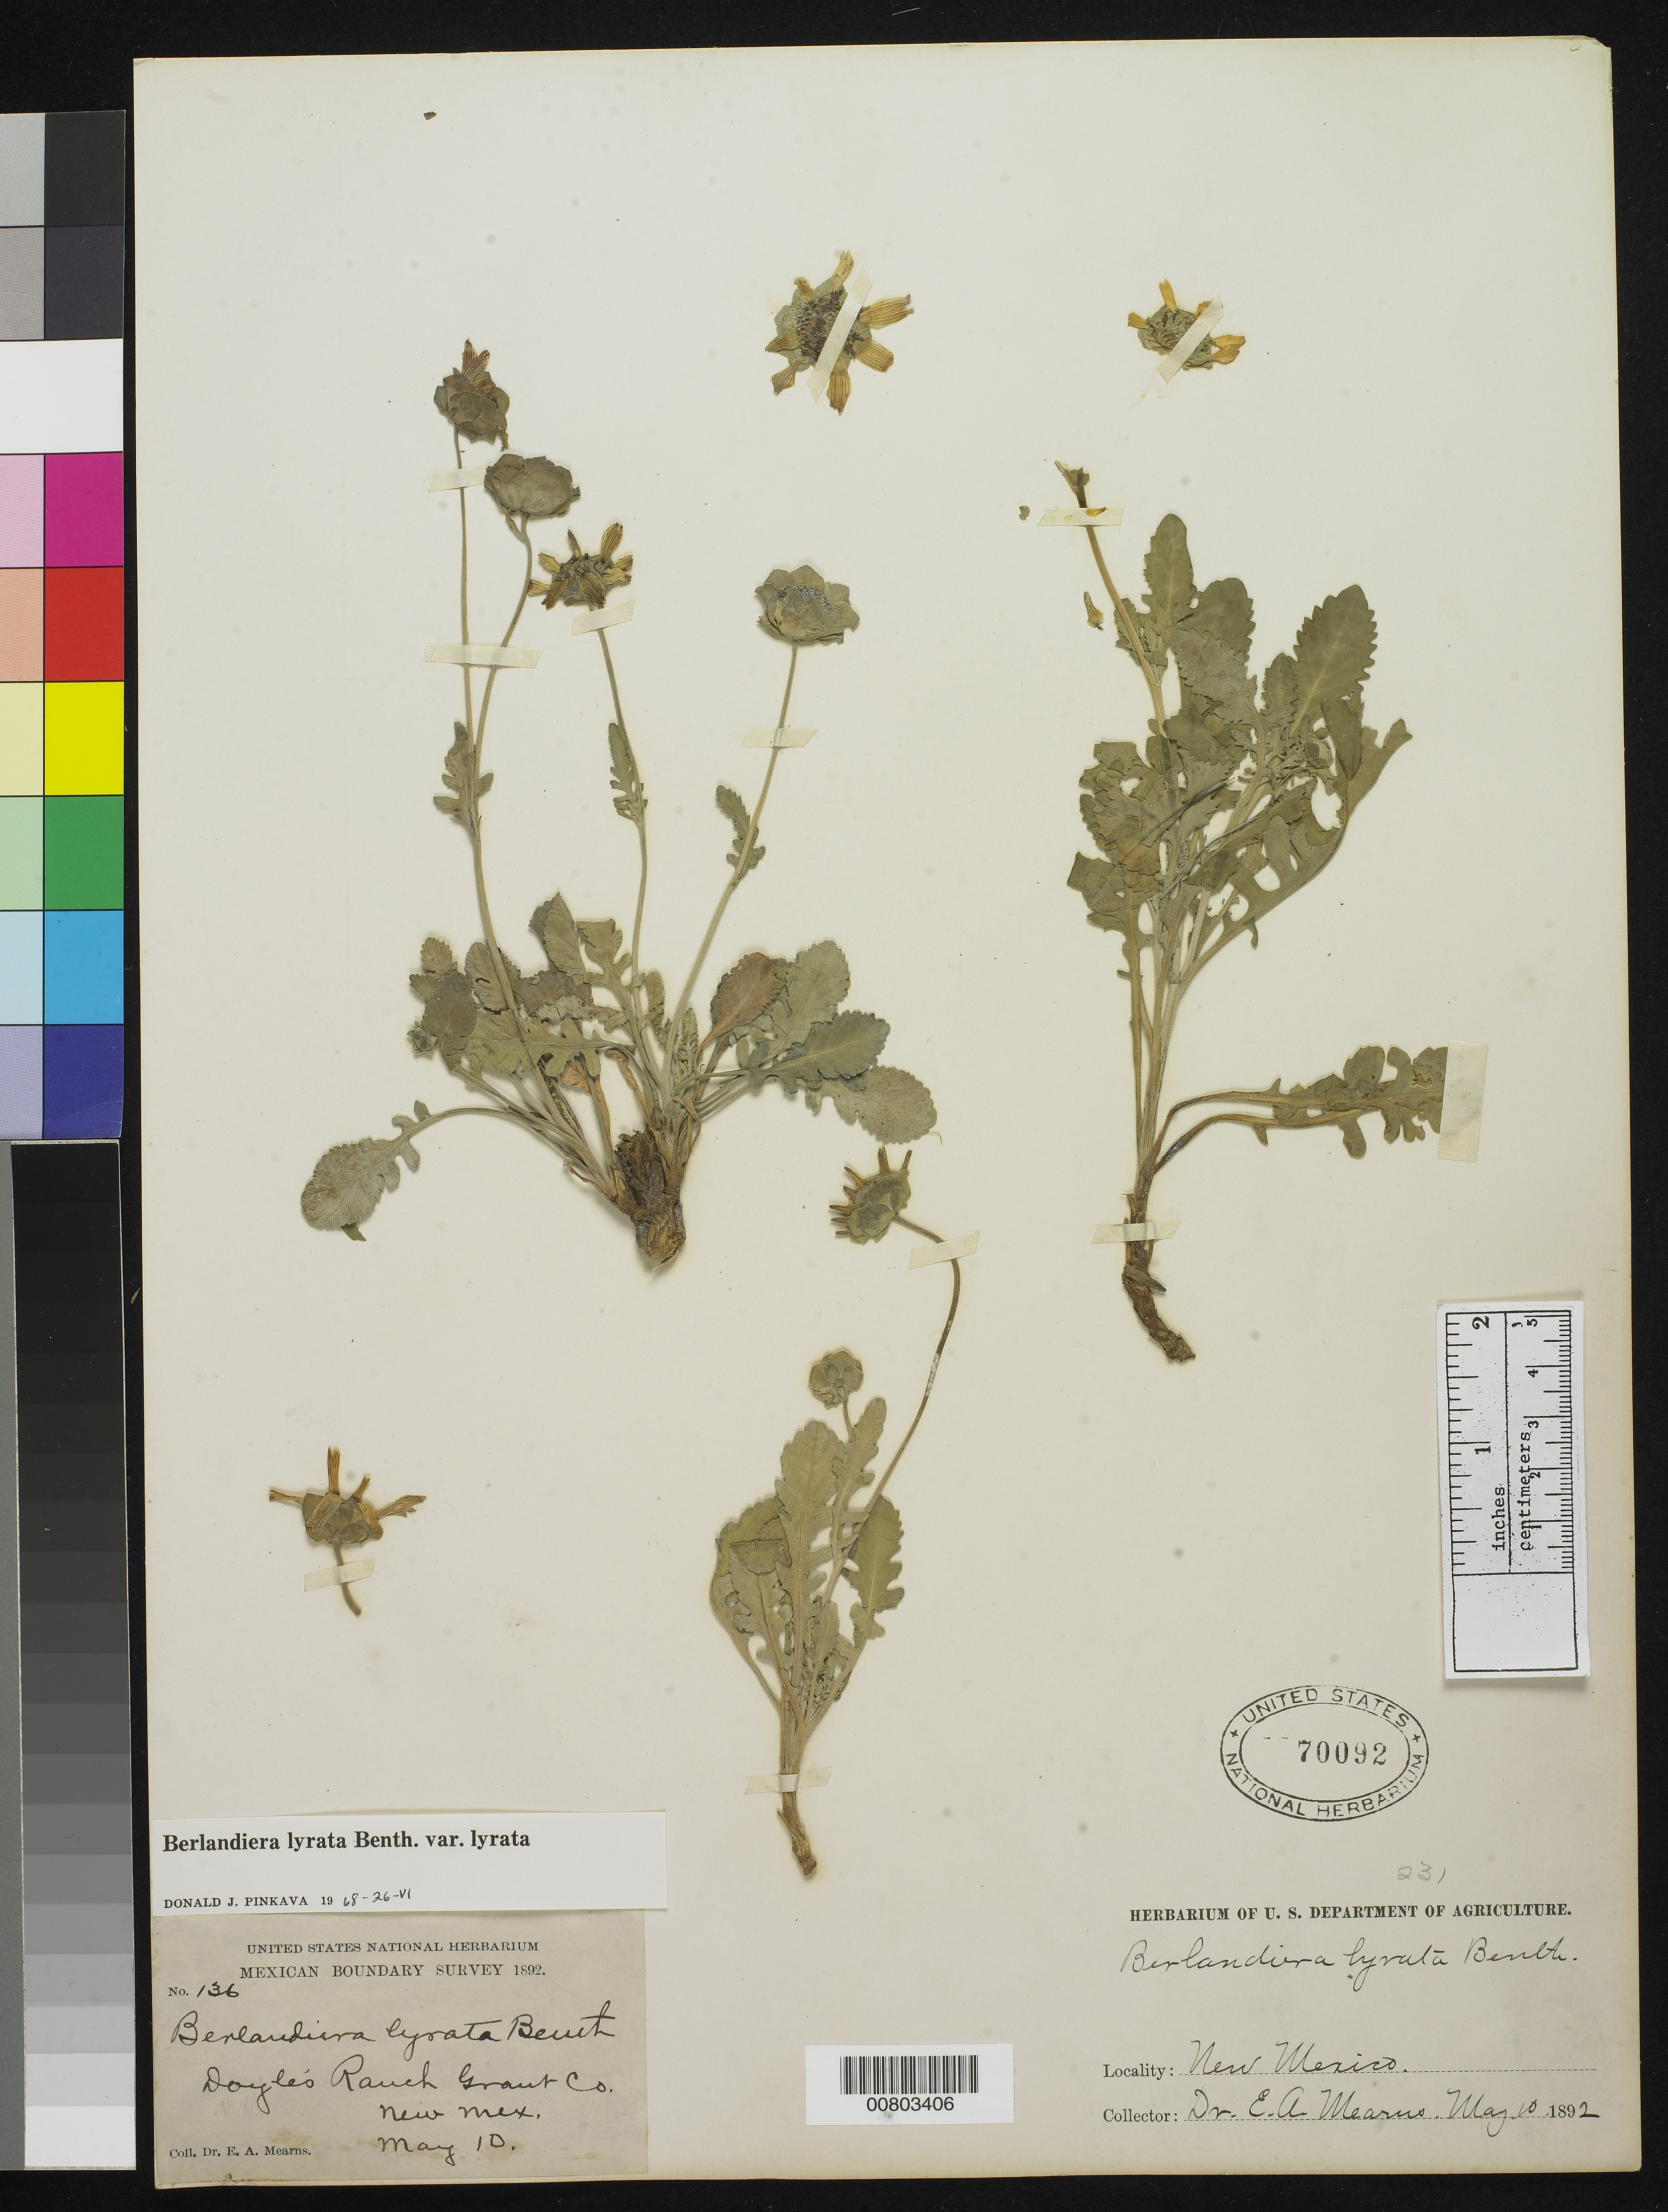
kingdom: Plantae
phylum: Tracheophyta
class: Magnoliopsida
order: Asterales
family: Asteraceae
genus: Berlandiera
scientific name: Berlandiera lyrata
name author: Benth.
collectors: E. A. Mearns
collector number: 136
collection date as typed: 10 May 1892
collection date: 1892-05-10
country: United States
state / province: New Mexico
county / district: Grant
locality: Doyle's Ranch, Grant County, New Mexico.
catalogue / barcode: US 70092